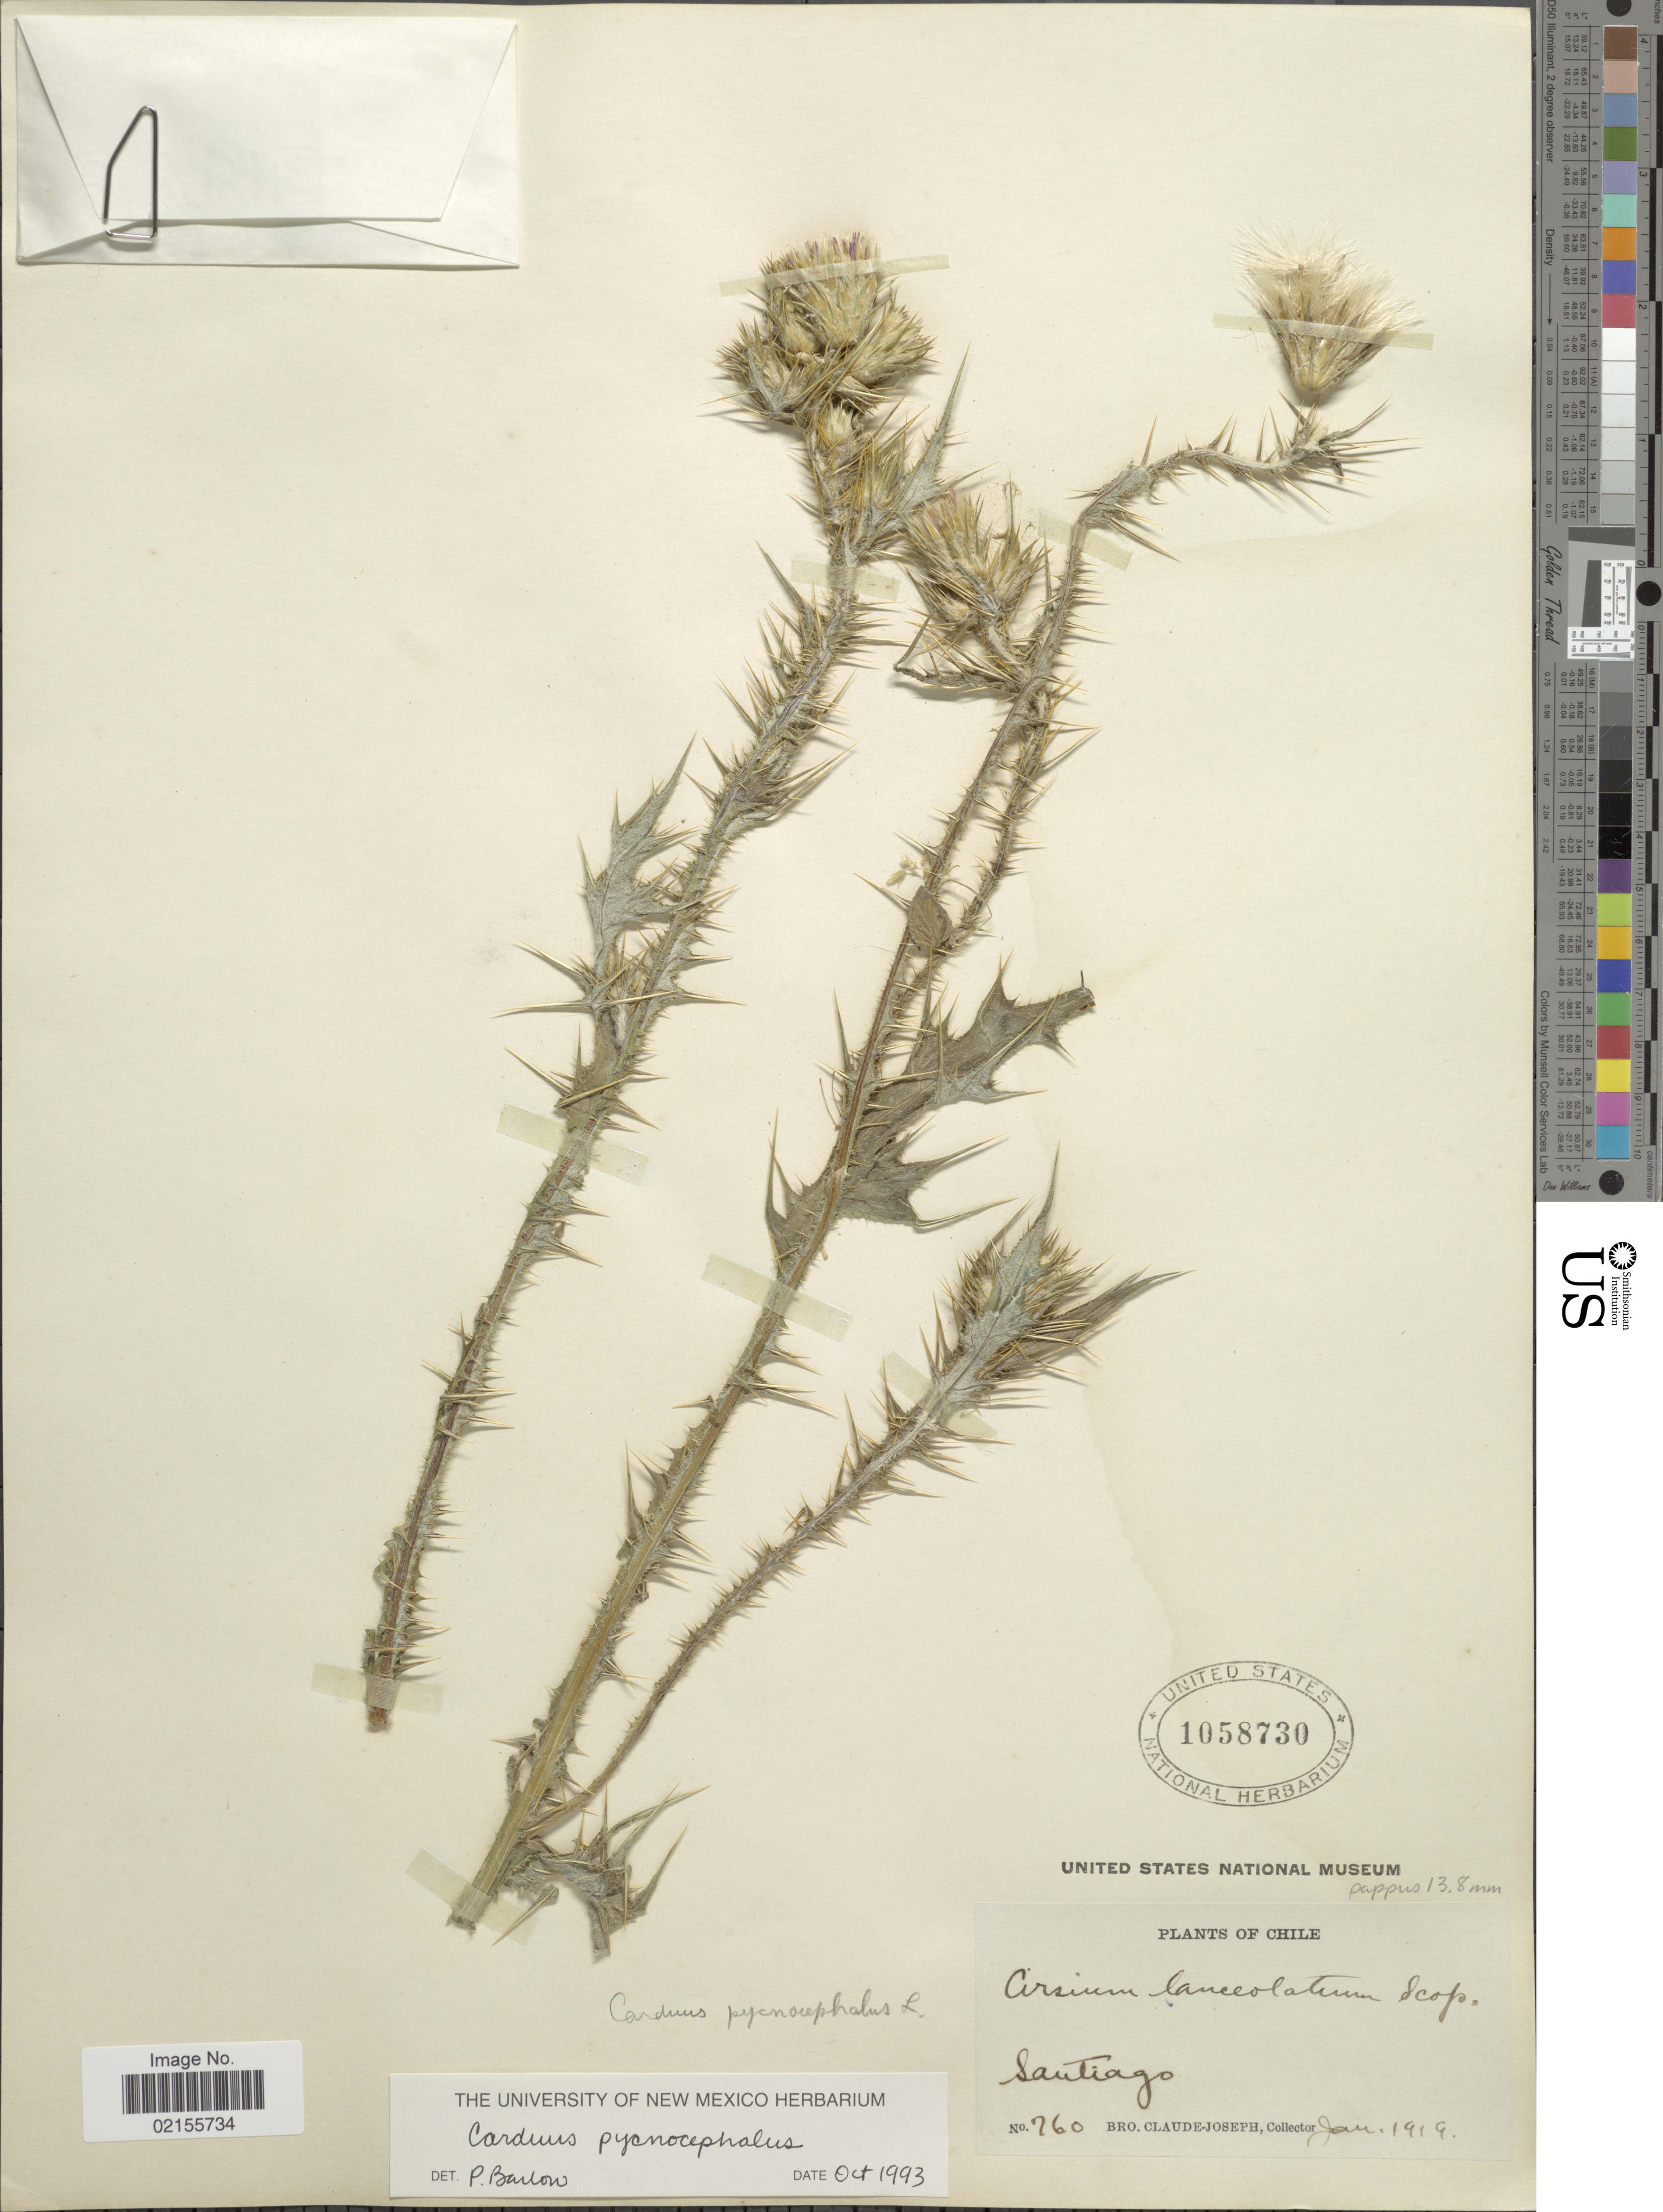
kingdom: Plantae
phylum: Tracheophyta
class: Magnoliopsida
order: Asterales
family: Asteraceae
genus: Carduus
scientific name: Carduus pycnocephalus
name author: L.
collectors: Bro. Claude-Joseph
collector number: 760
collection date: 1919-01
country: Chile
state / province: Región Metropolitana (RM)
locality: Santiago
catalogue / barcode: US 1058730